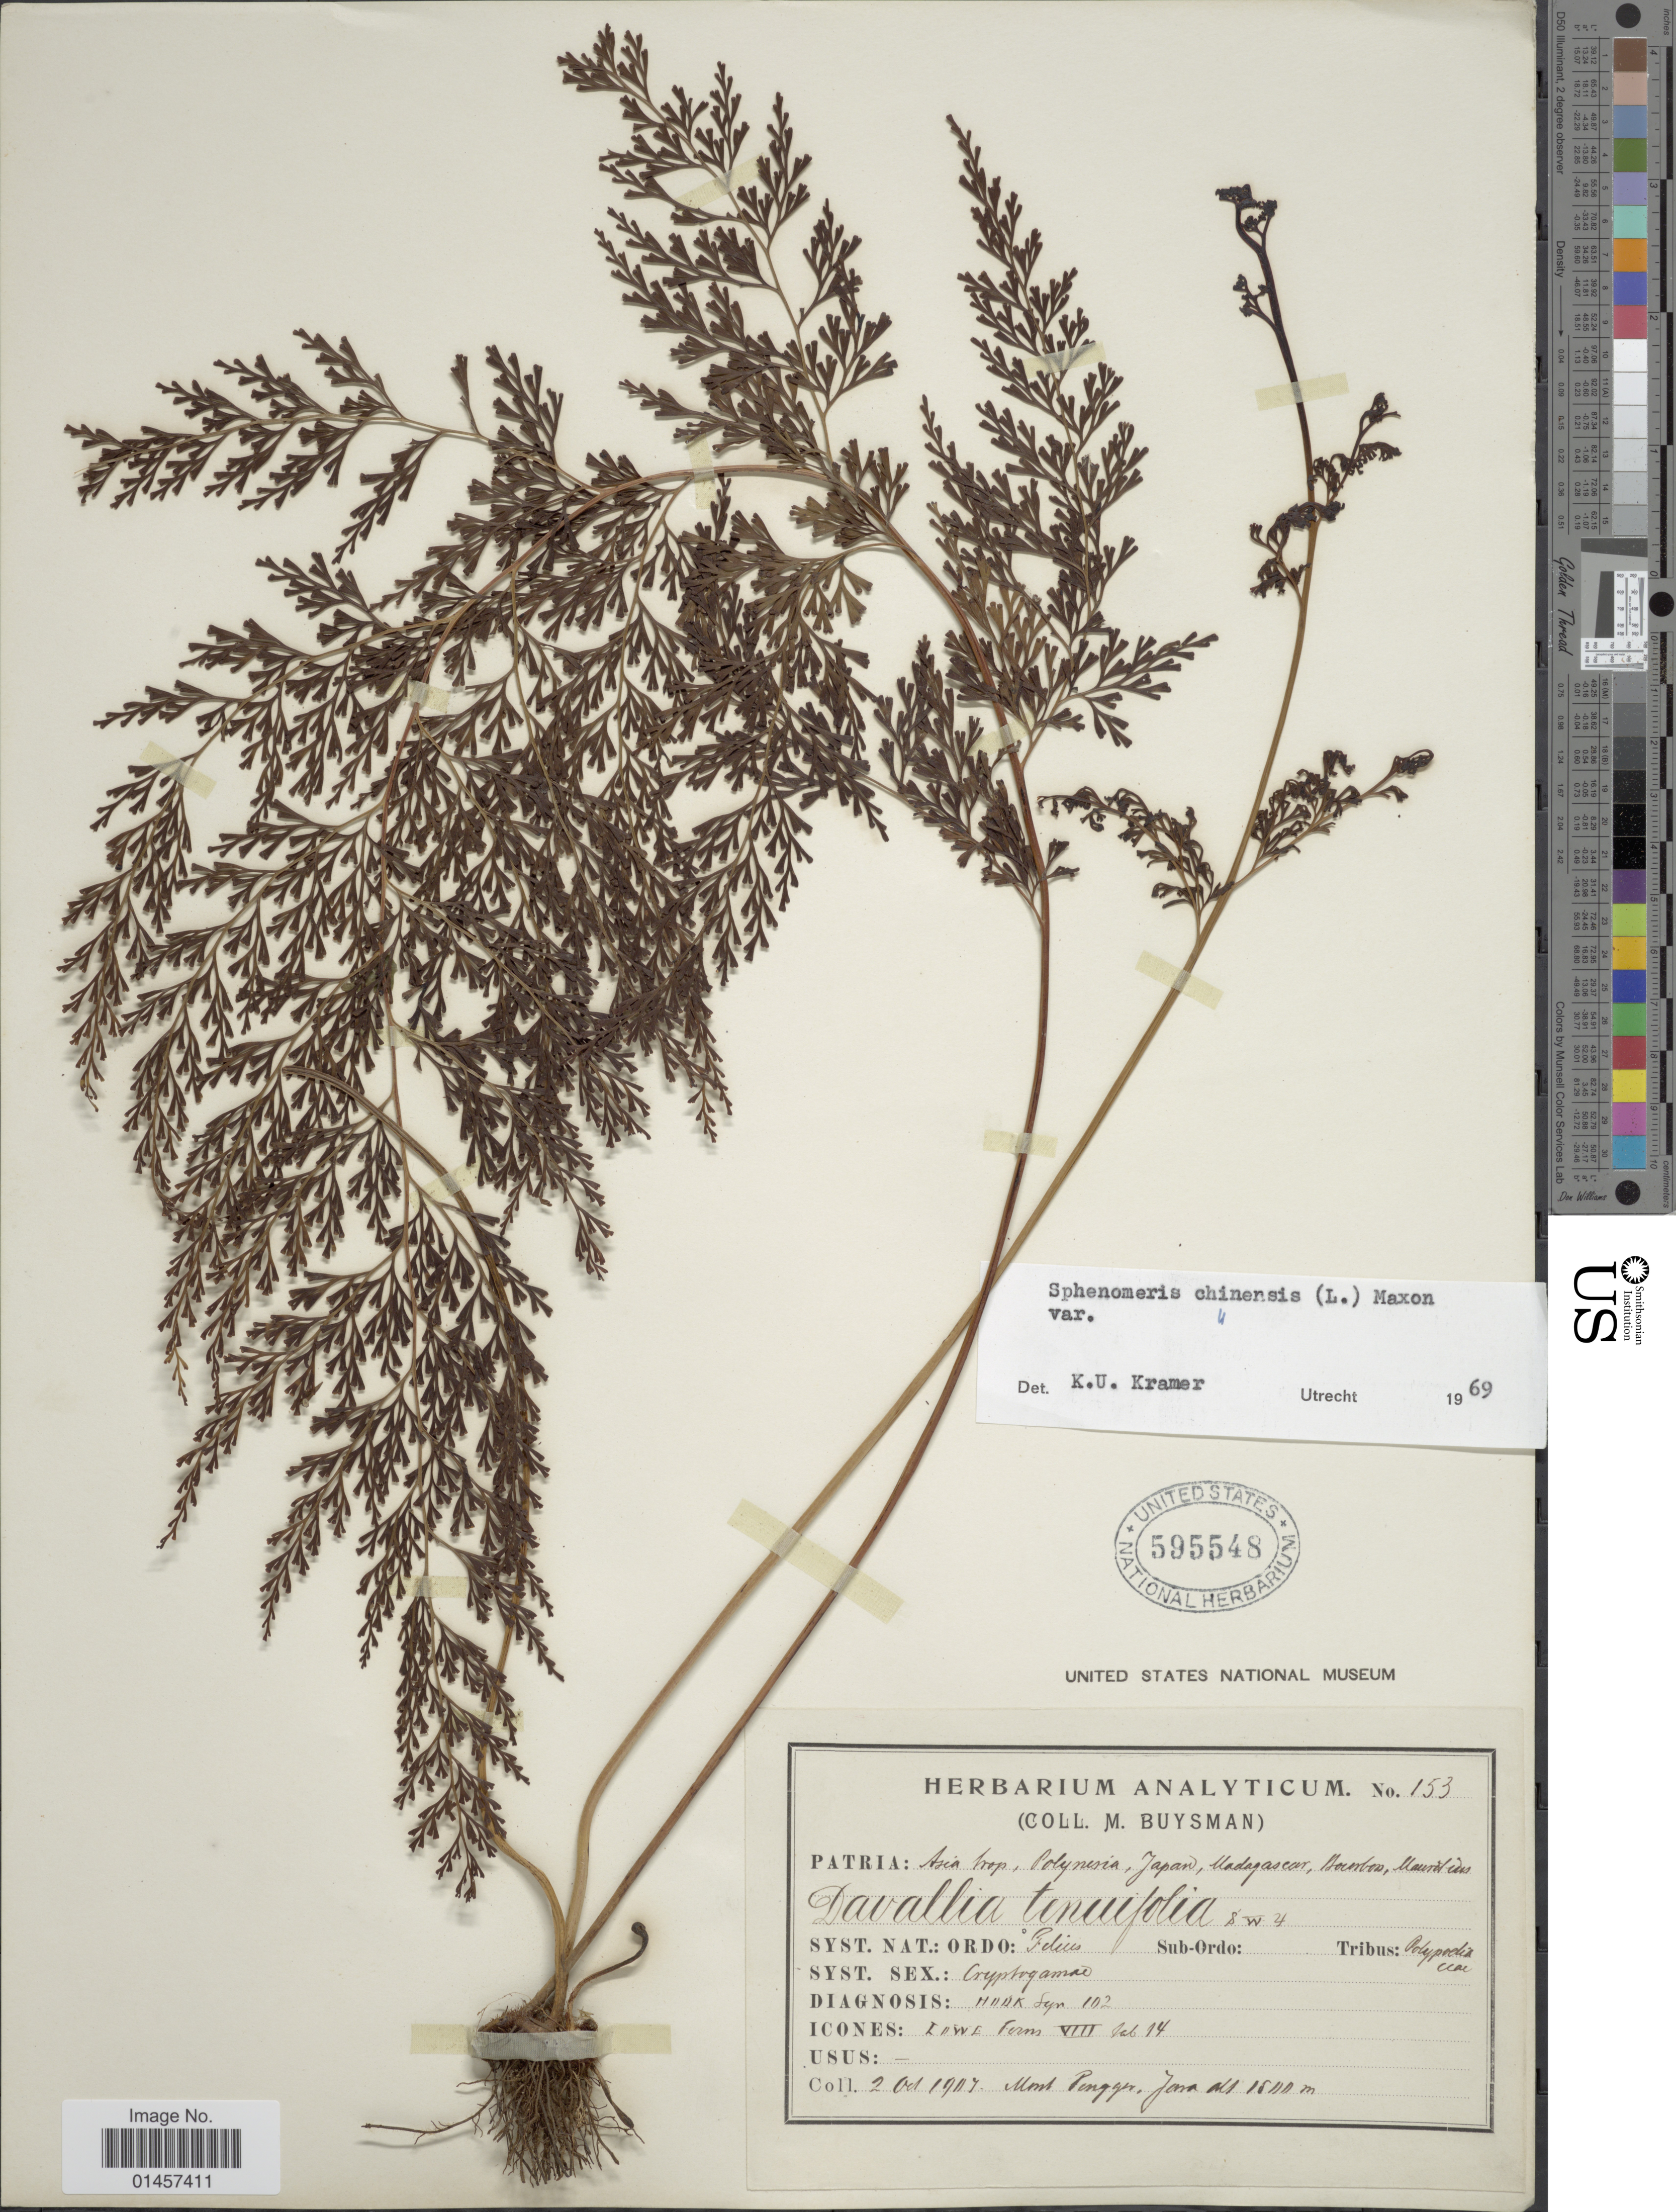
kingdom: Plantae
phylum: Tracheophyta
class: Polypodiopsida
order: Polypodiales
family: Lindsaeaceae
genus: Sphenomeris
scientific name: Sphenomeris chinensis var. chinensis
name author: (L.) Maxon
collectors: M. Buysman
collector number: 153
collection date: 1907-10-02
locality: Patrai Asia trop, Polynesia, Japan, Madagascar, [illegible text], Mount Pengger, Josa[interpreted]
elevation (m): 1500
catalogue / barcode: US 595548